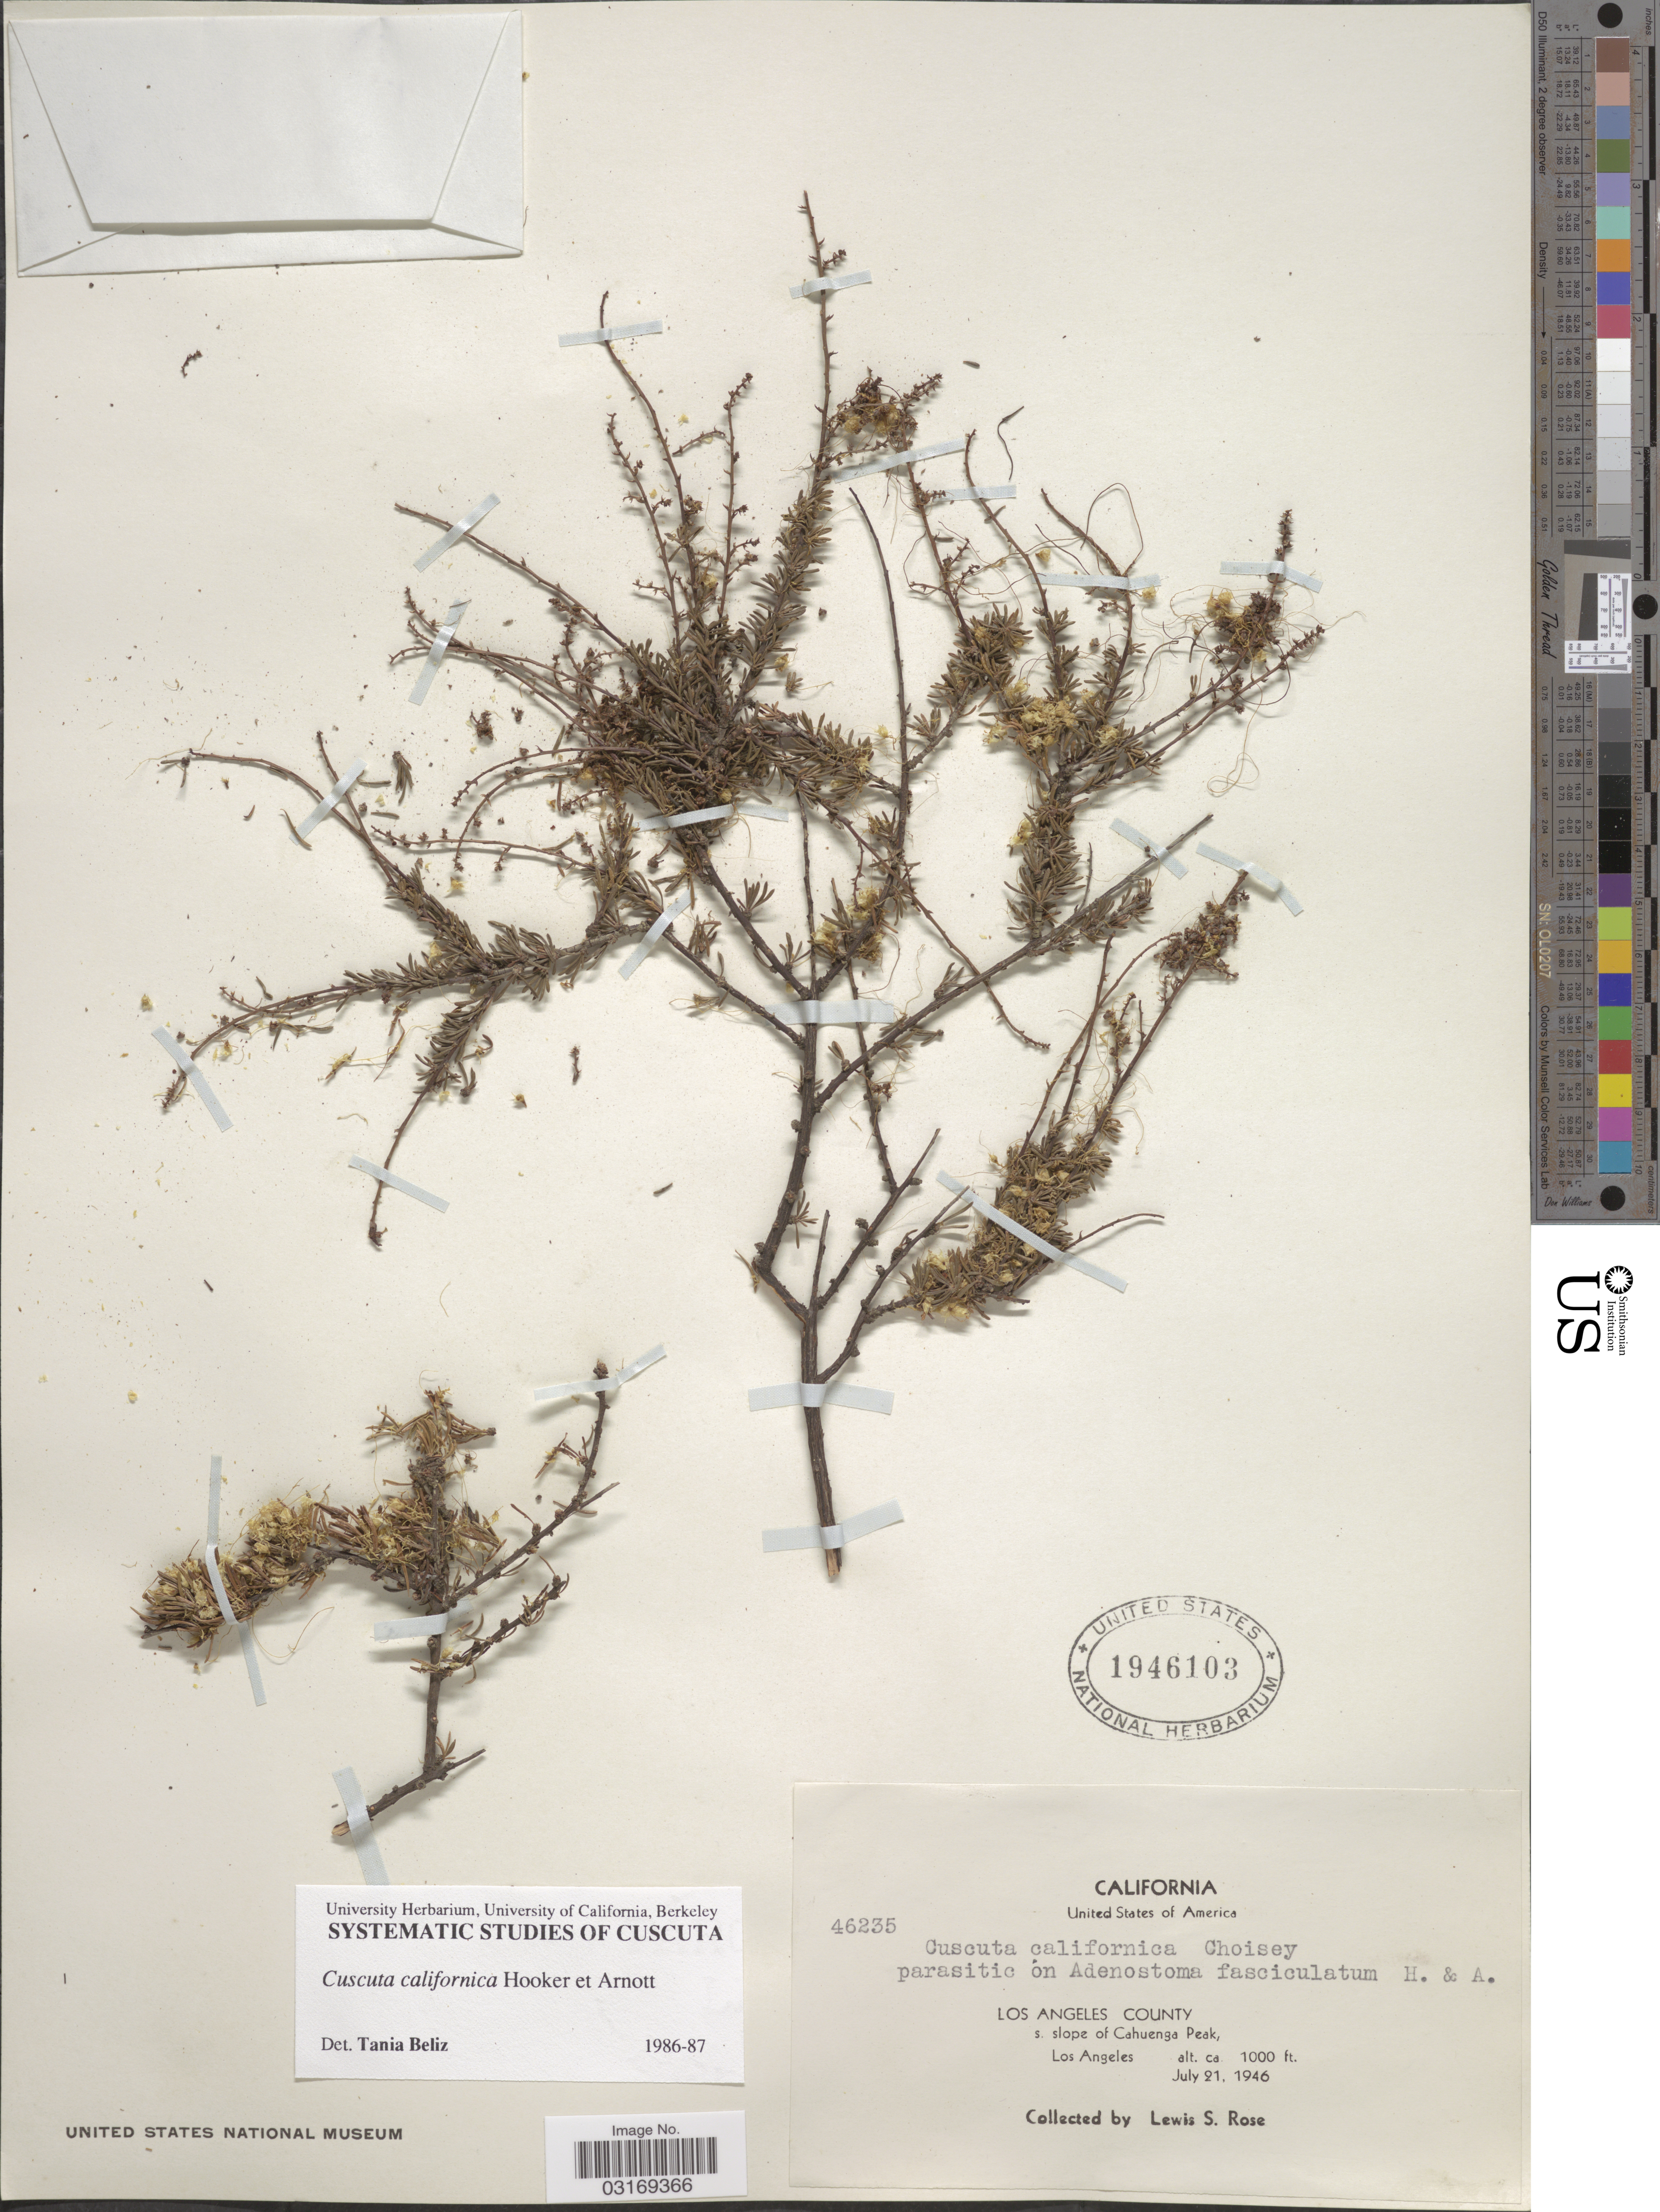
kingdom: Plantae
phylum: Tracheophyta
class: Magnoliopsida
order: Solanales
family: Convolvulaceae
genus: Cuscuta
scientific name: Cuscuta californica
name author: Hook. & Arn.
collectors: L. S. Rose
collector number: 46235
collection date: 1946-07-21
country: United States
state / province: California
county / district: Los Angeles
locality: Los Angeles County. s. slope of Cahuenga Park. Los Angeles.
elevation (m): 305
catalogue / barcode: US 1946103